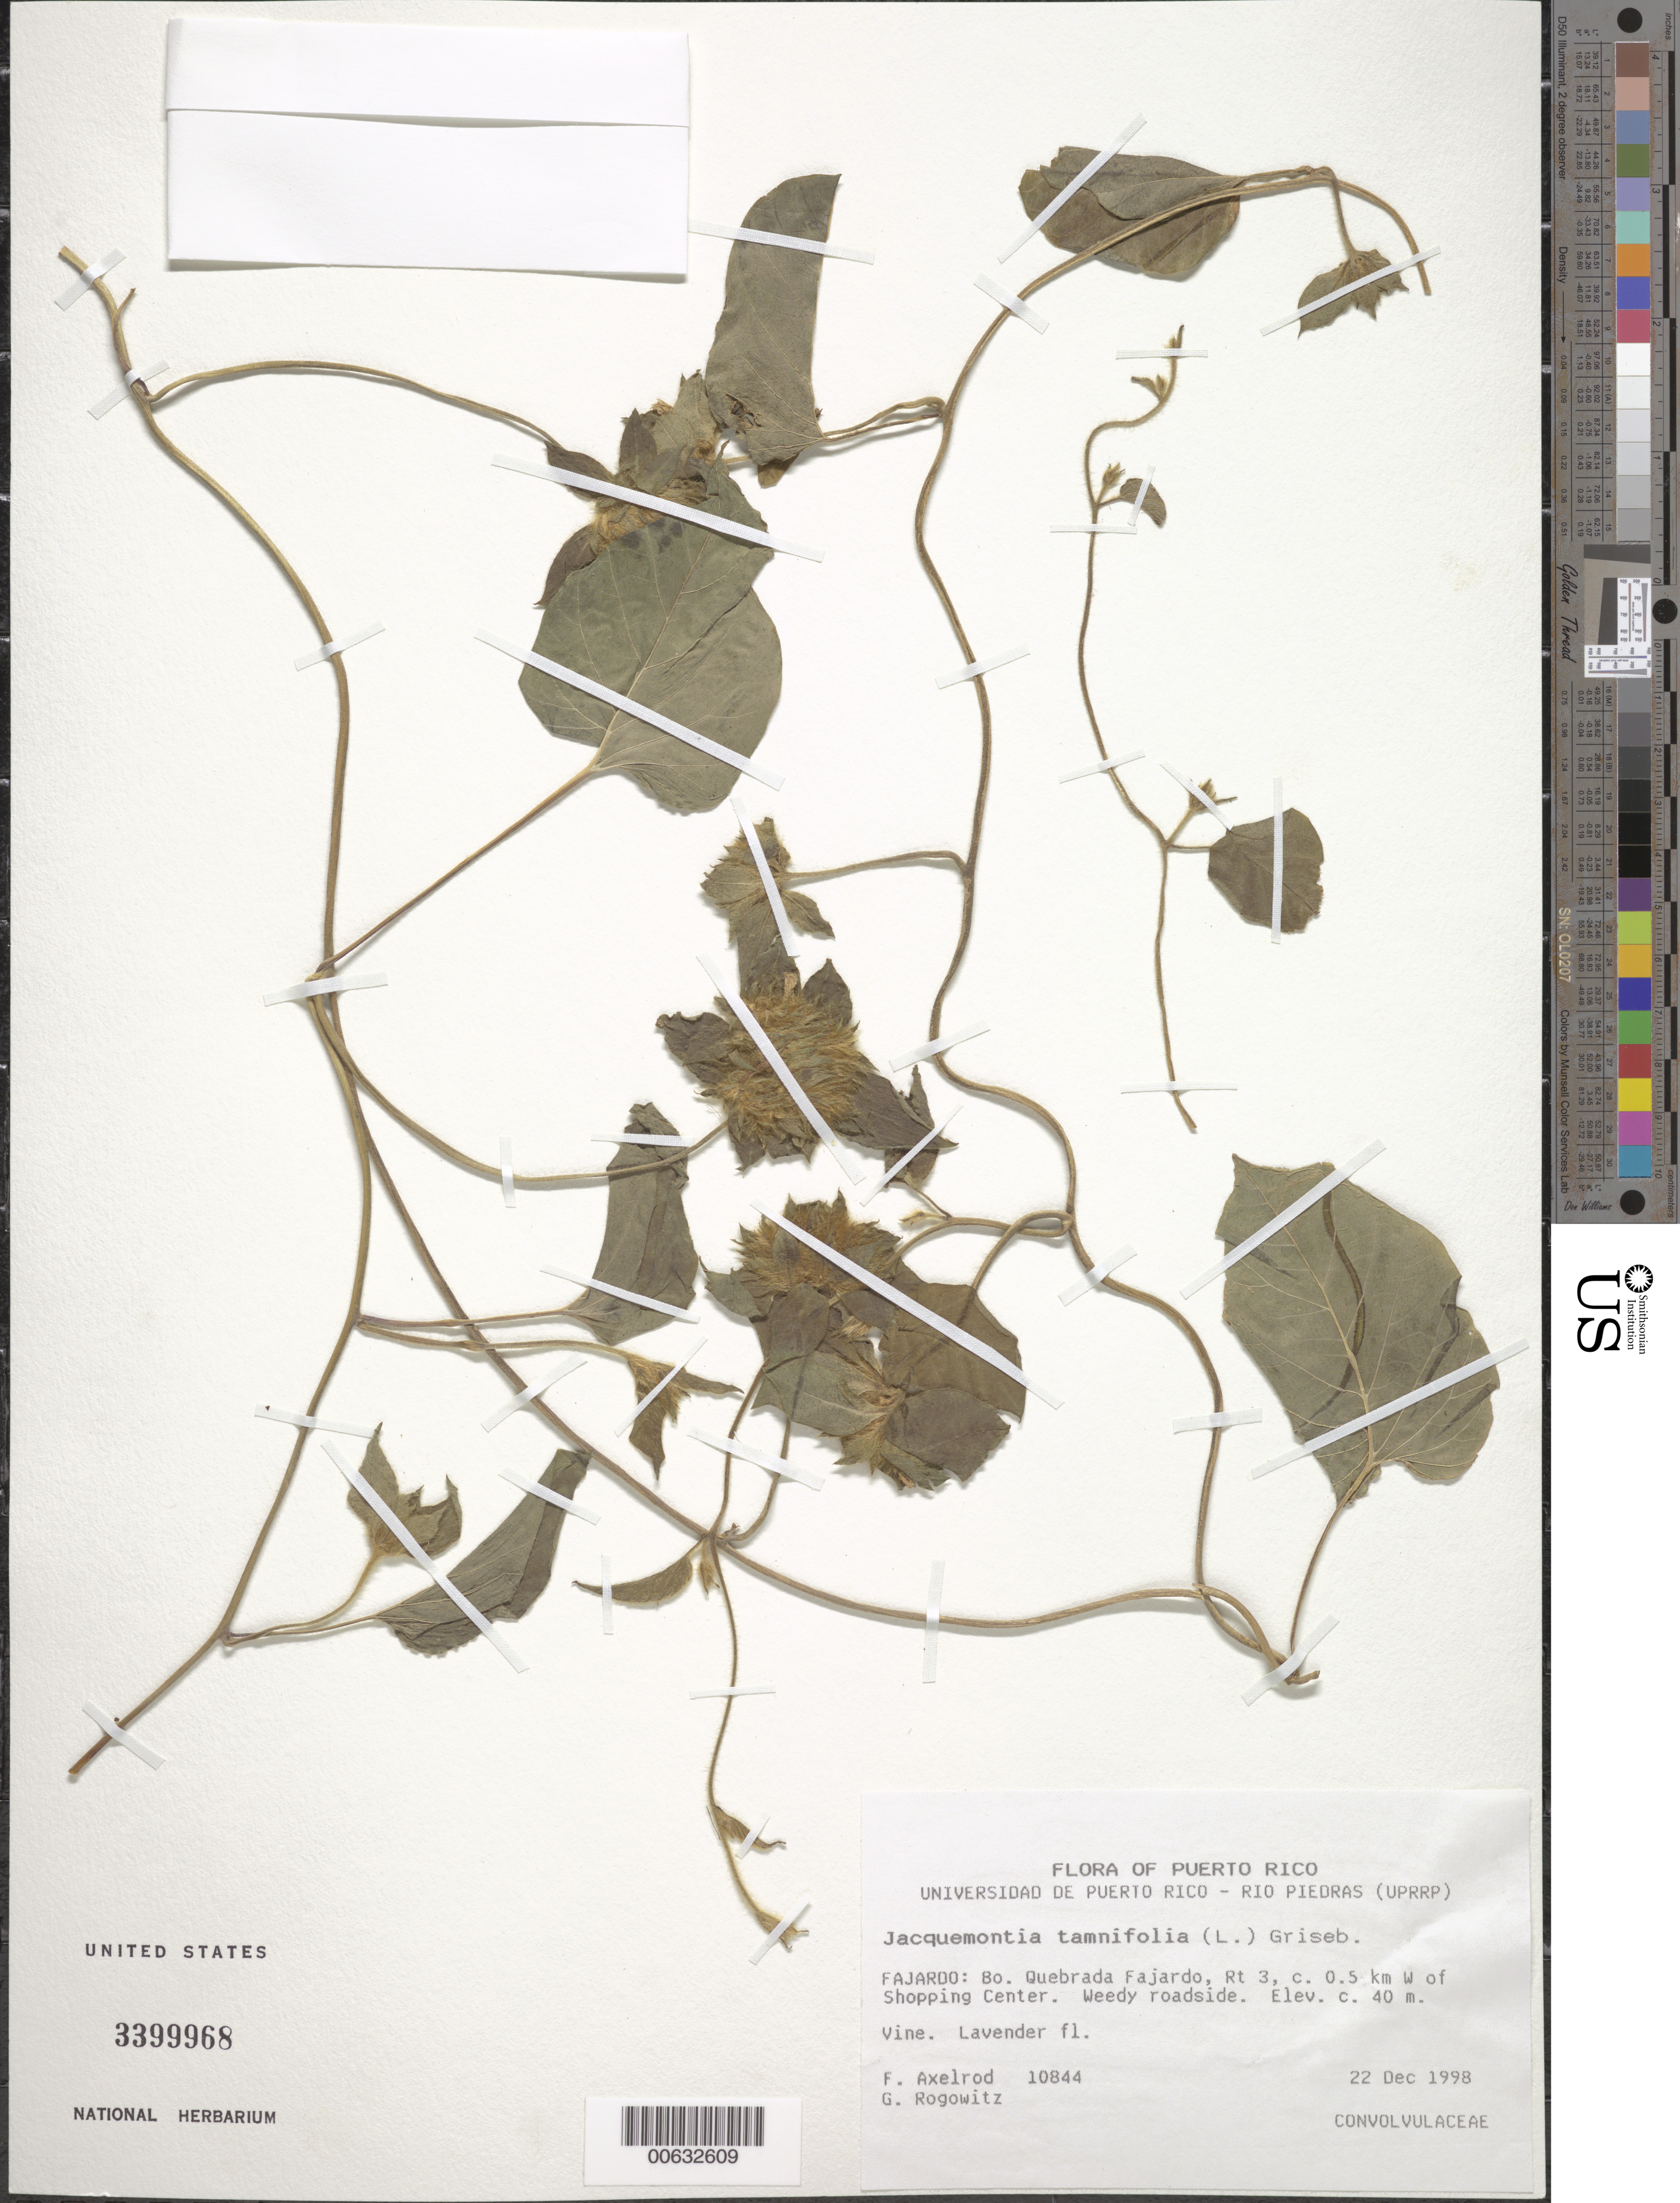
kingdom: Plantae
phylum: Tracheophyta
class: Magnoliopsida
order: Solanales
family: Convolvulaceae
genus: Jacquemontia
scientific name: Jacquemontia tamnifolia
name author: (L.) Griseb.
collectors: F. S. Axelrod & G. Rogowitz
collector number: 10844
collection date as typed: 22 Dec 1998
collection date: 1998-12-22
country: Puerto Rico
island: Greater Antilles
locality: Fajardo: Bo. Quebrada Fajardo, Rt 3, ca. 0.5 km W of shopping center.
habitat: Weedy roadside.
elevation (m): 40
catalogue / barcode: US 3399968